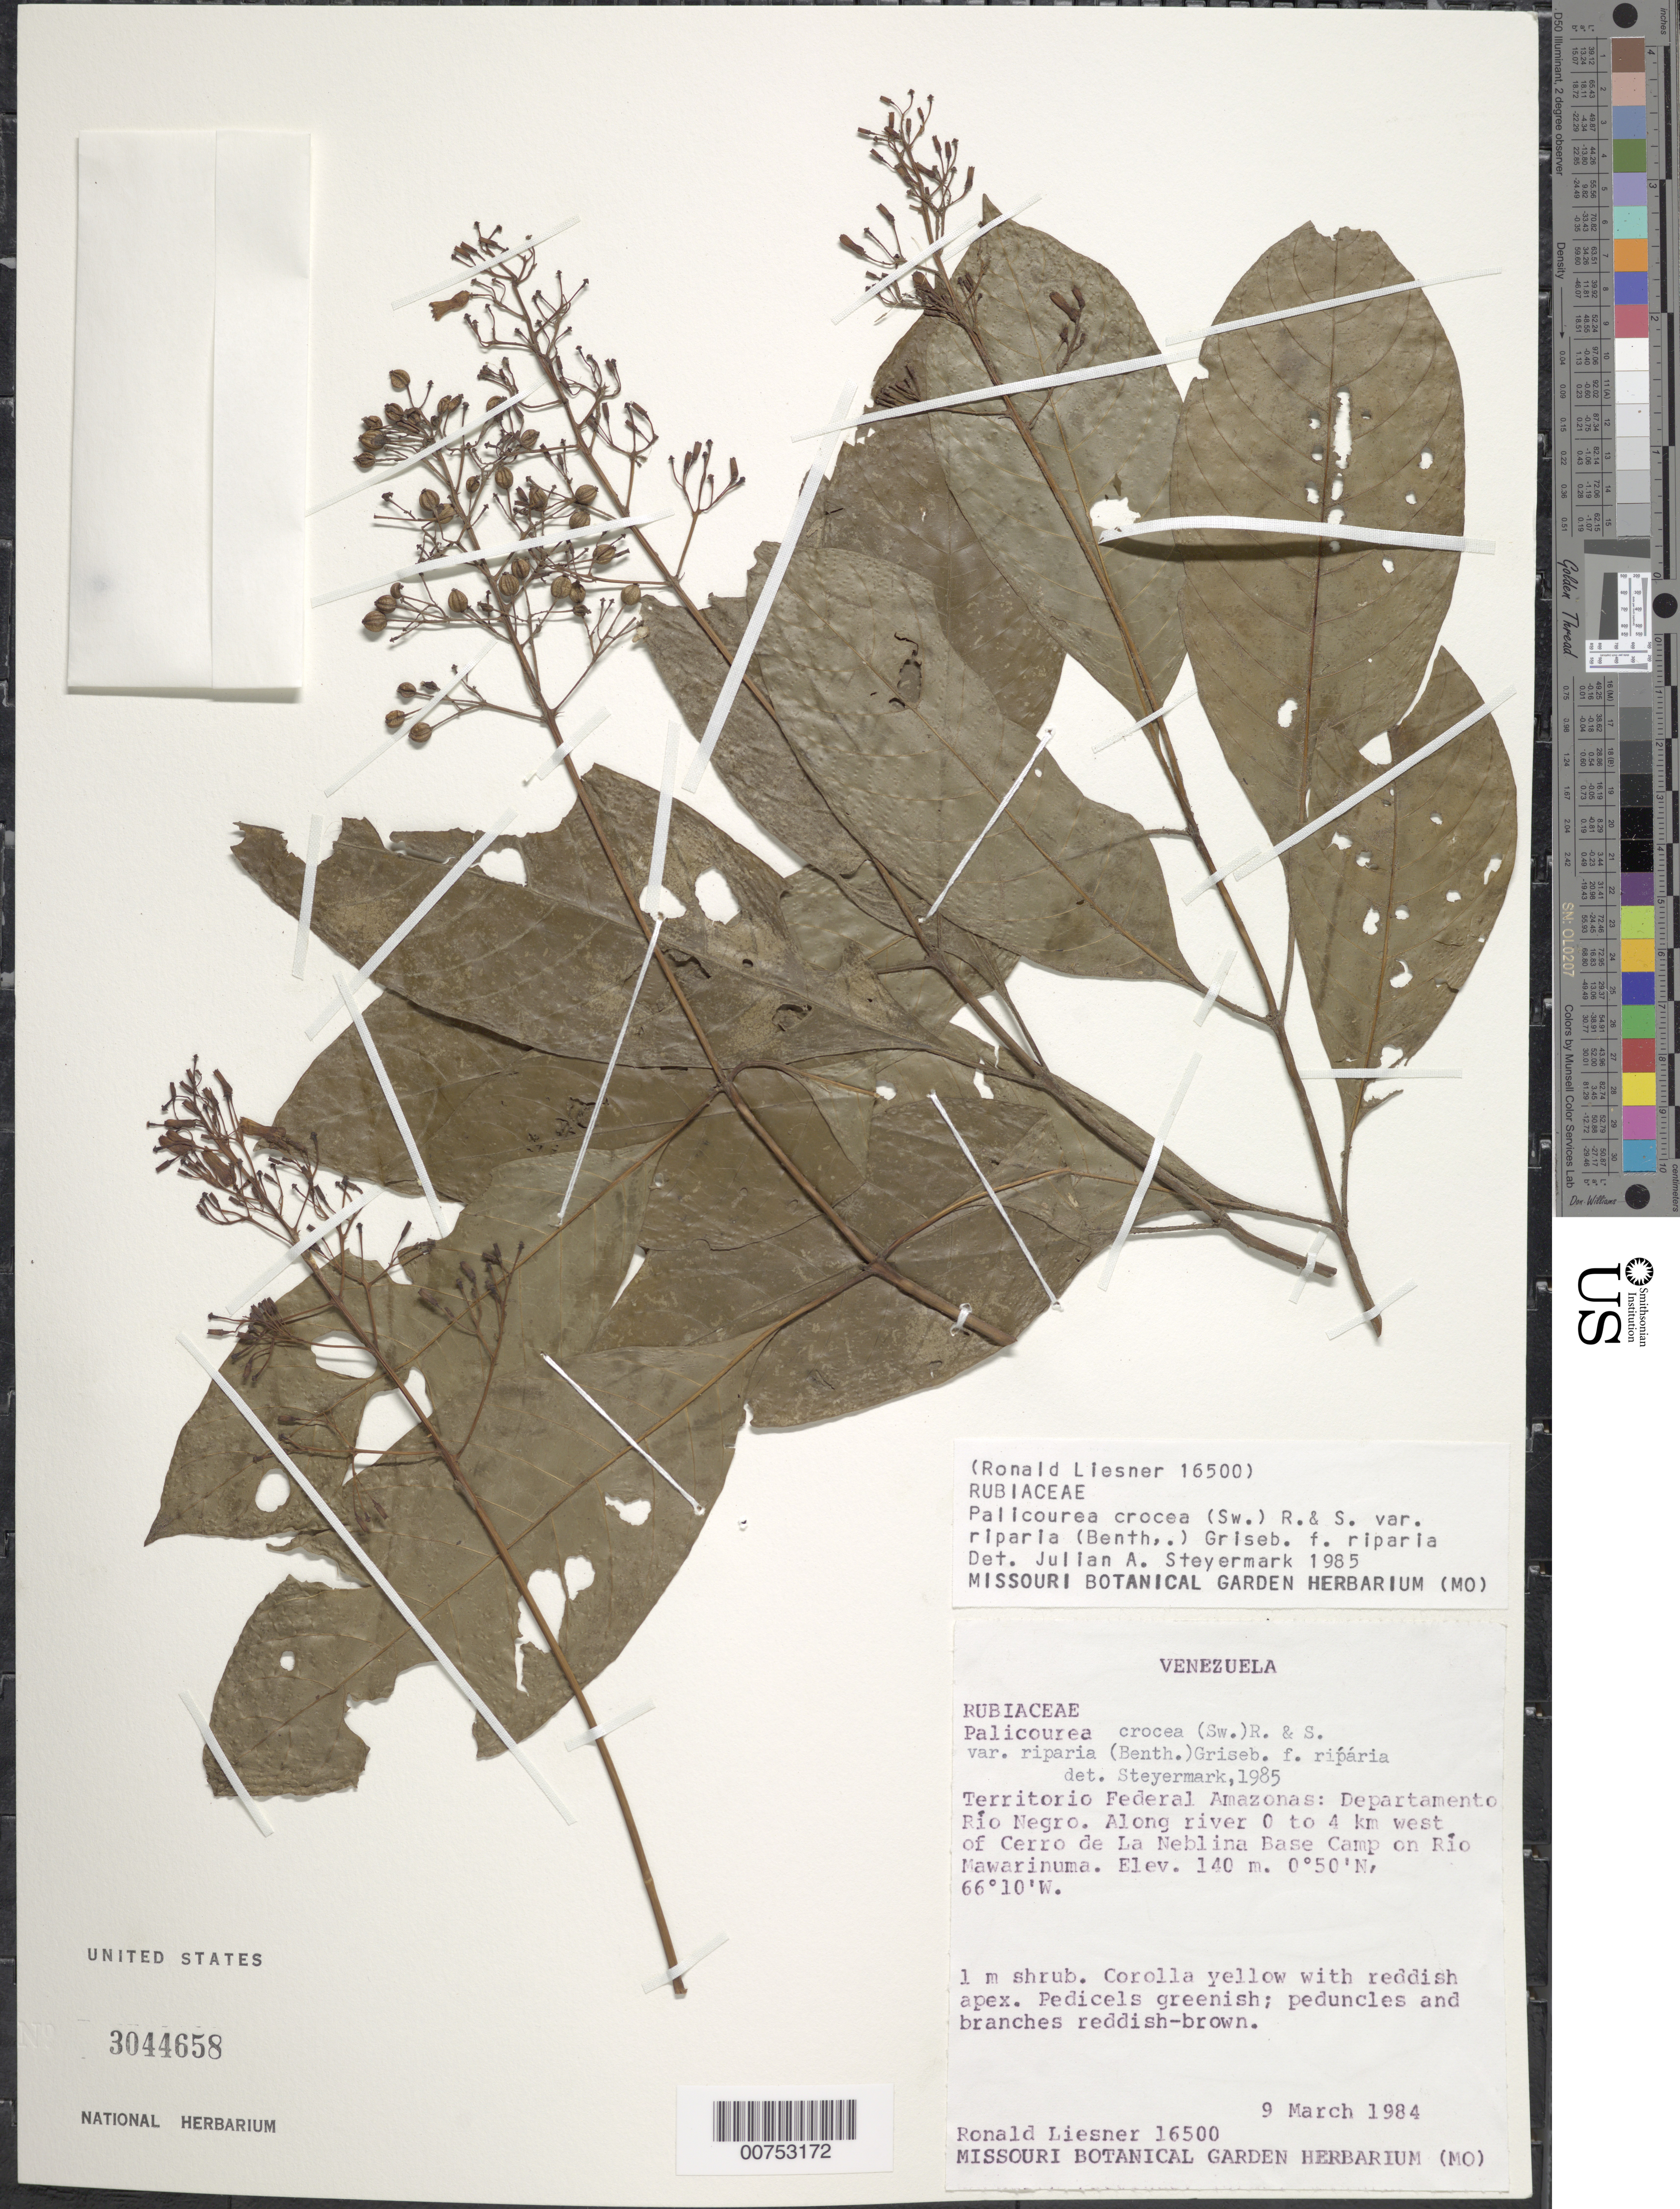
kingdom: Plantae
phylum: Tracheophyta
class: Magnoliopsida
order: Gentianales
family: Rubiaceae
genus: Palicourea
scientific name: Palicourea crocea f. riparia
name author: (Benth.) Griseb.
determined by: Steyermark, Julian A., (VEN)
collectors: R. L. Liesner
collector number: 16500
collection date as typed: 9-Mar-84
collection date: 1984-03-09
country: Venezuela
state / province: Amazonas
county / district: Río Negro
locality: Río Mawarinuma, 0-4 km N of Cerro de La Neblina Base Camp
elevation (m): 140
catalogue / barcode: US 3044658